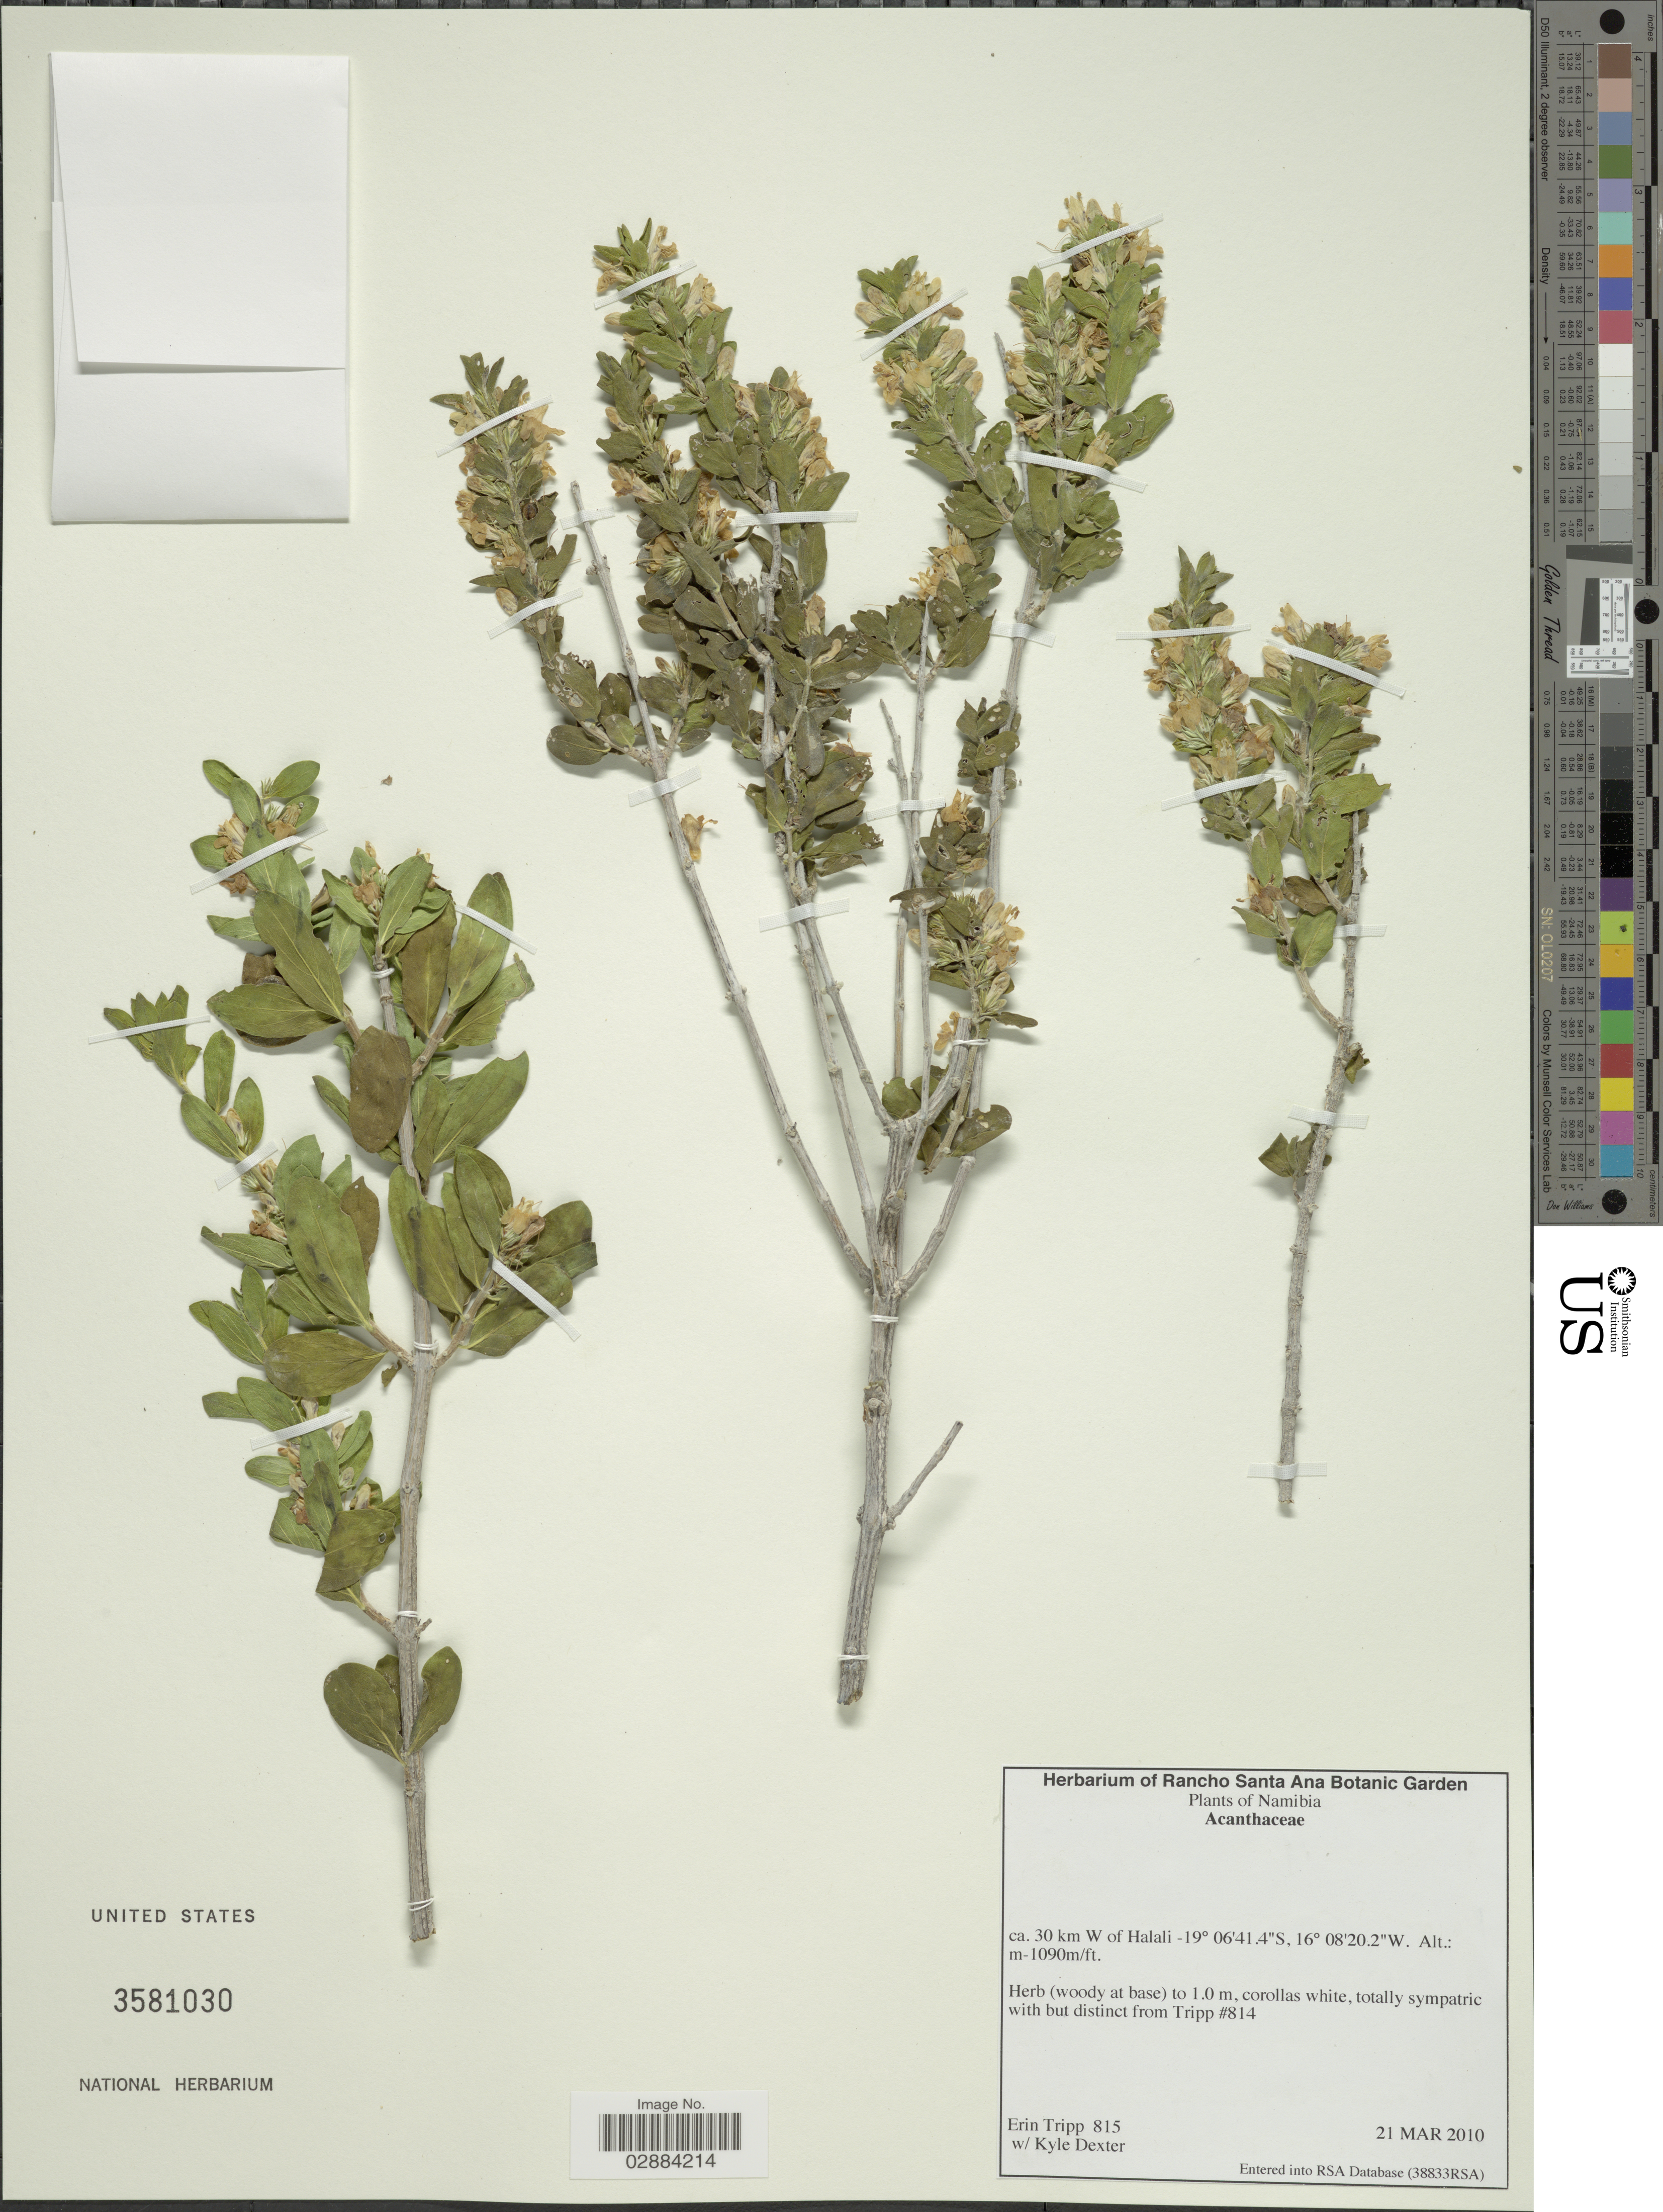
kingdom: Plantae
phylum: Tracheophyta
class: Magnoliopsida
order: Lamiales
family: Acanthaceae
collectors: E. Tripp & K. Dexter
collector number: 815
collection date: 2010-03-21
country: Namibia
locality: Ca. 30 km W of Halali.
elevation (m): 1090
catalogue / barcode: US 3581030